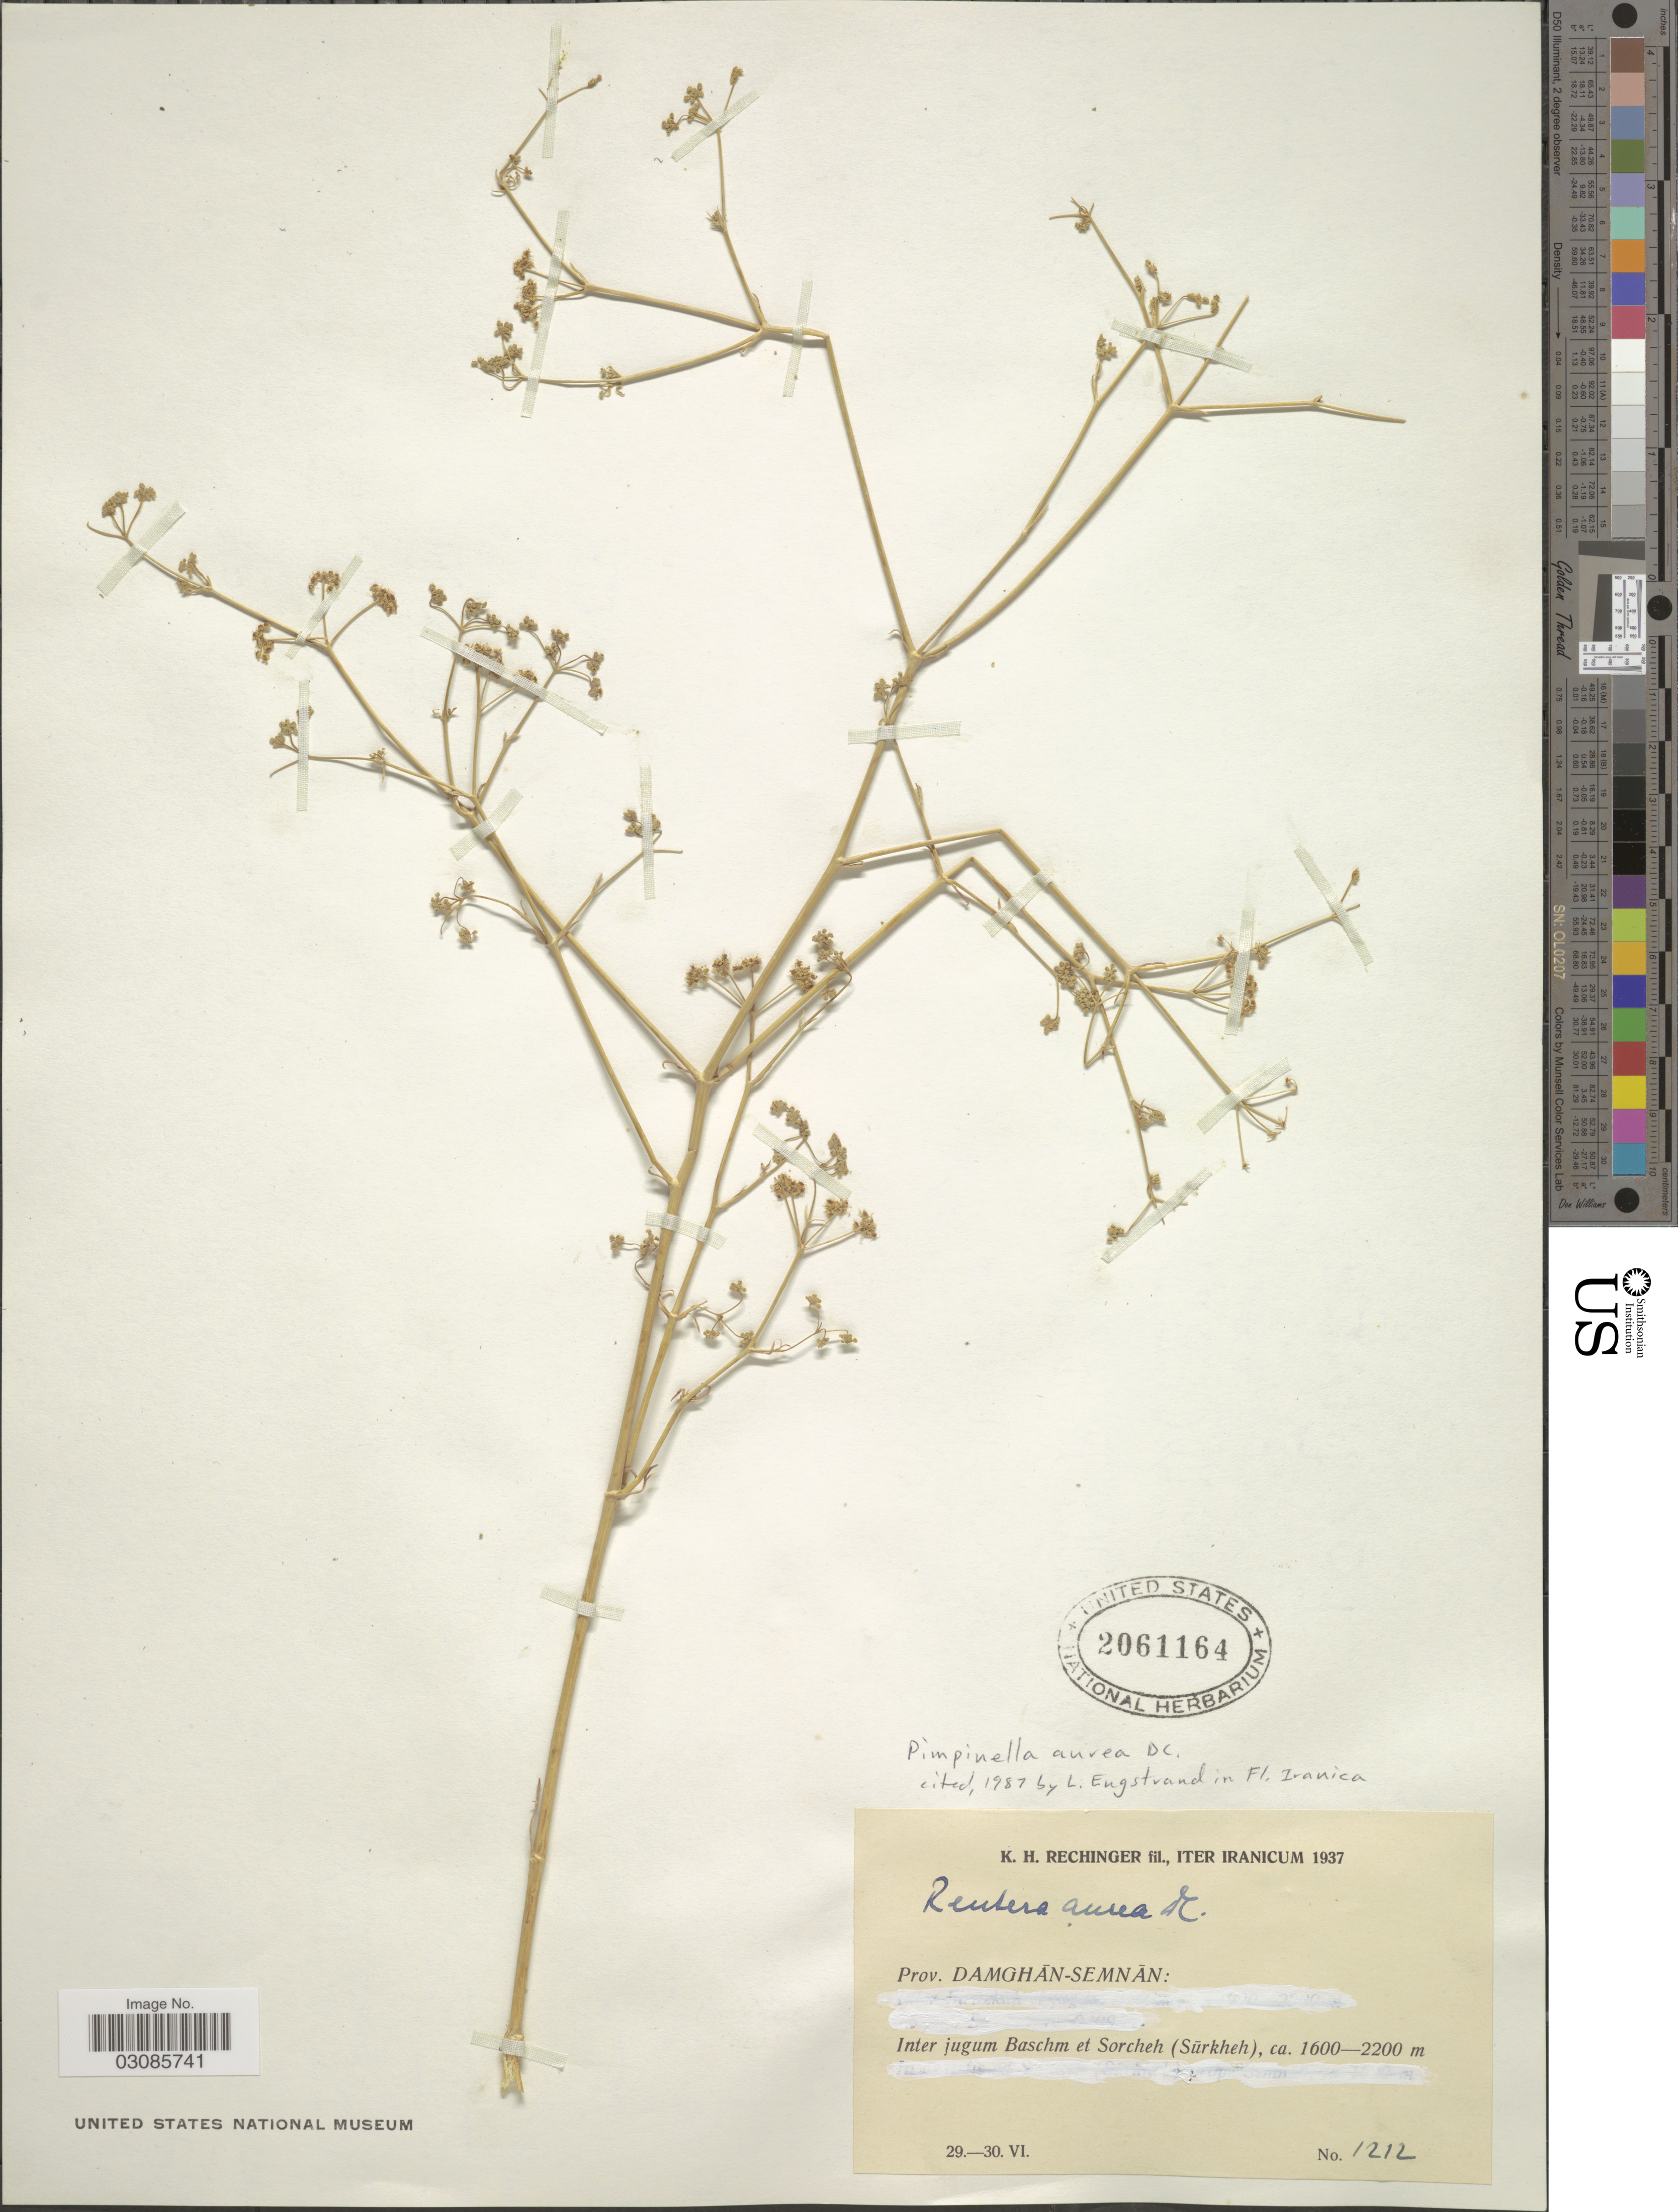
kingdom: Plantae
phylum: Tracheophyta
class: Magnoliopsida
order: Apiales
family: Apiaceae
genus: Pimpinella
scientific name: Pimpinella aurea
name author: DC.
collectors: K. H. Rechinger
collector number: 1212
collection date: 1937-06-29/1937-06-30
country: Iran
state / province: Semnan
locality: Prov. Damghān-Semnān: Inter jugum Baschm et Sorcheh (Sūrkheh).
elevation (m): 1600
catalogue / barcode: US 2061164